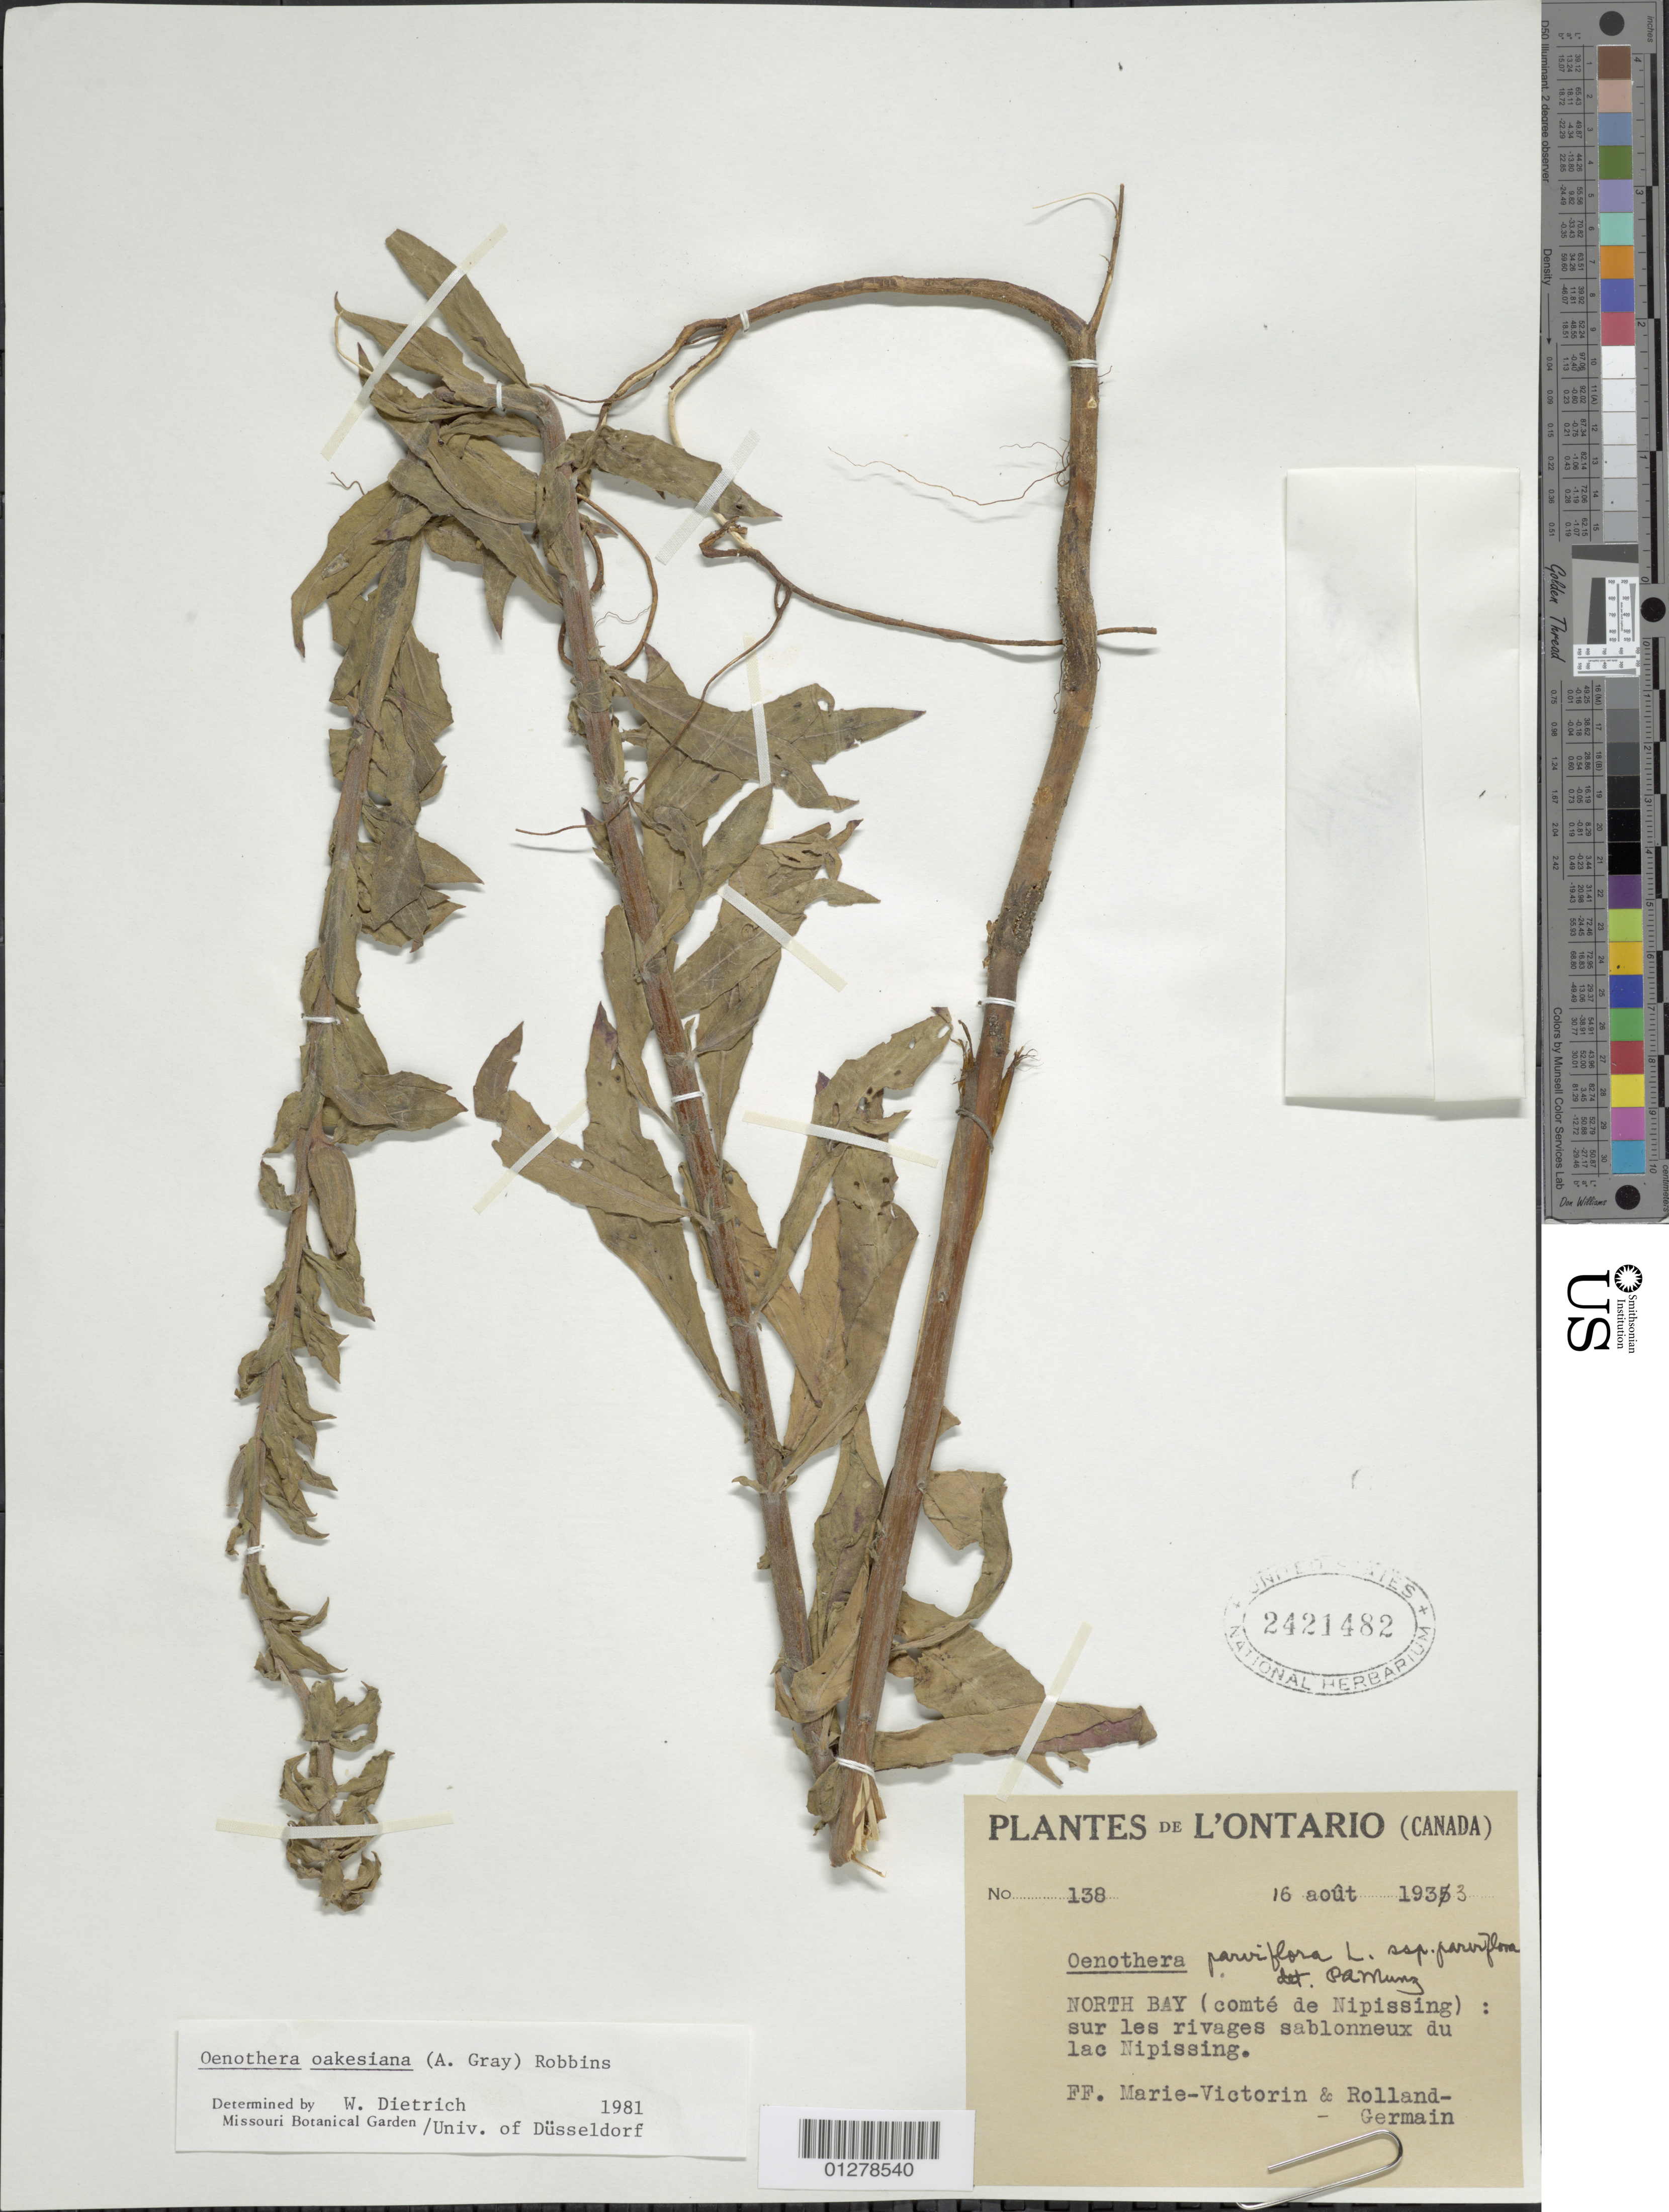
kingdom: Plantae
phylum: Tracheophyta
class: Magnoliopsida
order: Myrtales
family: Onagraceae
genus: Oenothera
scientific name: Oenothera oakesiana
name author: (A. Gray) J.W. Robbins ex S. Watson & J.M. Coult.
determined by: Dietrich, W.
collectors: Fr. Marie-Victorin & Rolland-Germain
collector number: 138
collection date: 1933-08-16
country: Canada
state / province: Ontario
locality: North Bay: sur les rivages sablonneux du lac Nipissing.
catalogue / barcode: US 2421482